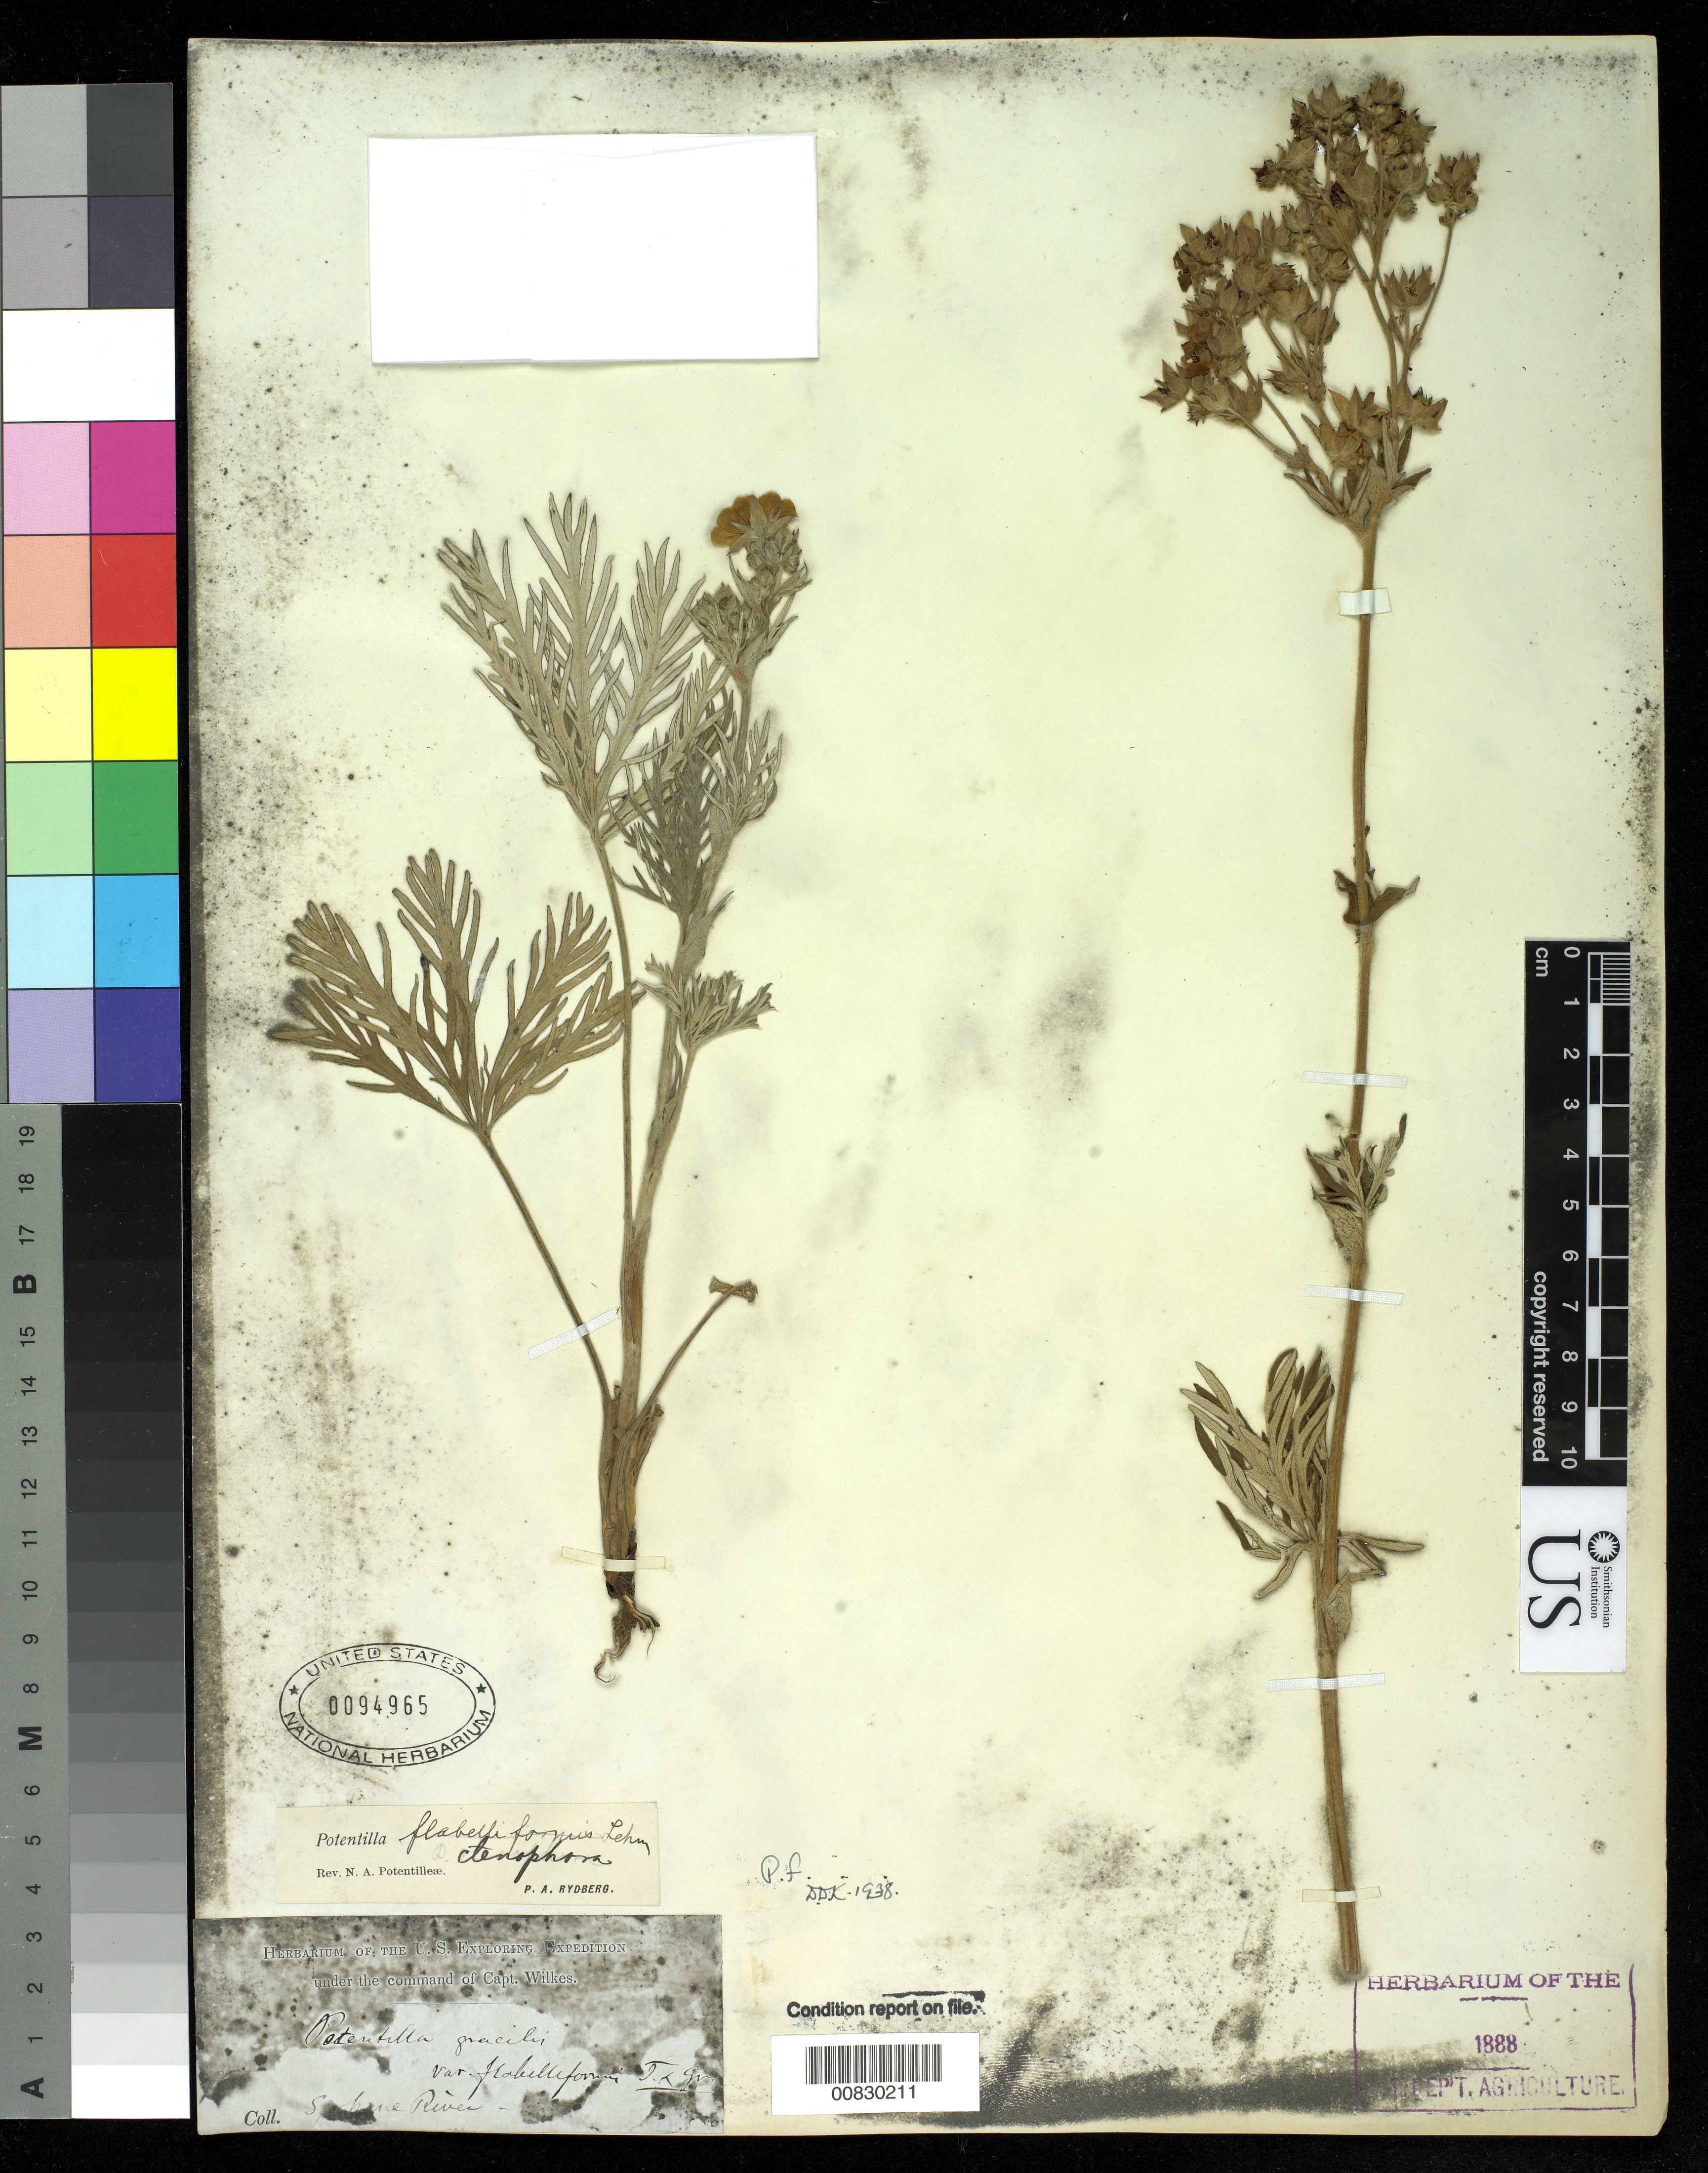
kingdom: Plantae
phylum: Tracheophyta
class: Magnoliopsida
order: Rosales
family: Rosaceae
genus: Potentilla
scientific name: Potentilla gracilis var. flabelliformis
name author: (Lehm.) Nutt.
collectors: Wilkes Explor. Exped.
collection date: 1838/1842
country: United States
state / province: Washington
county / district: Spokane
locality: Spokane River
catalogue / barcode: US 94965